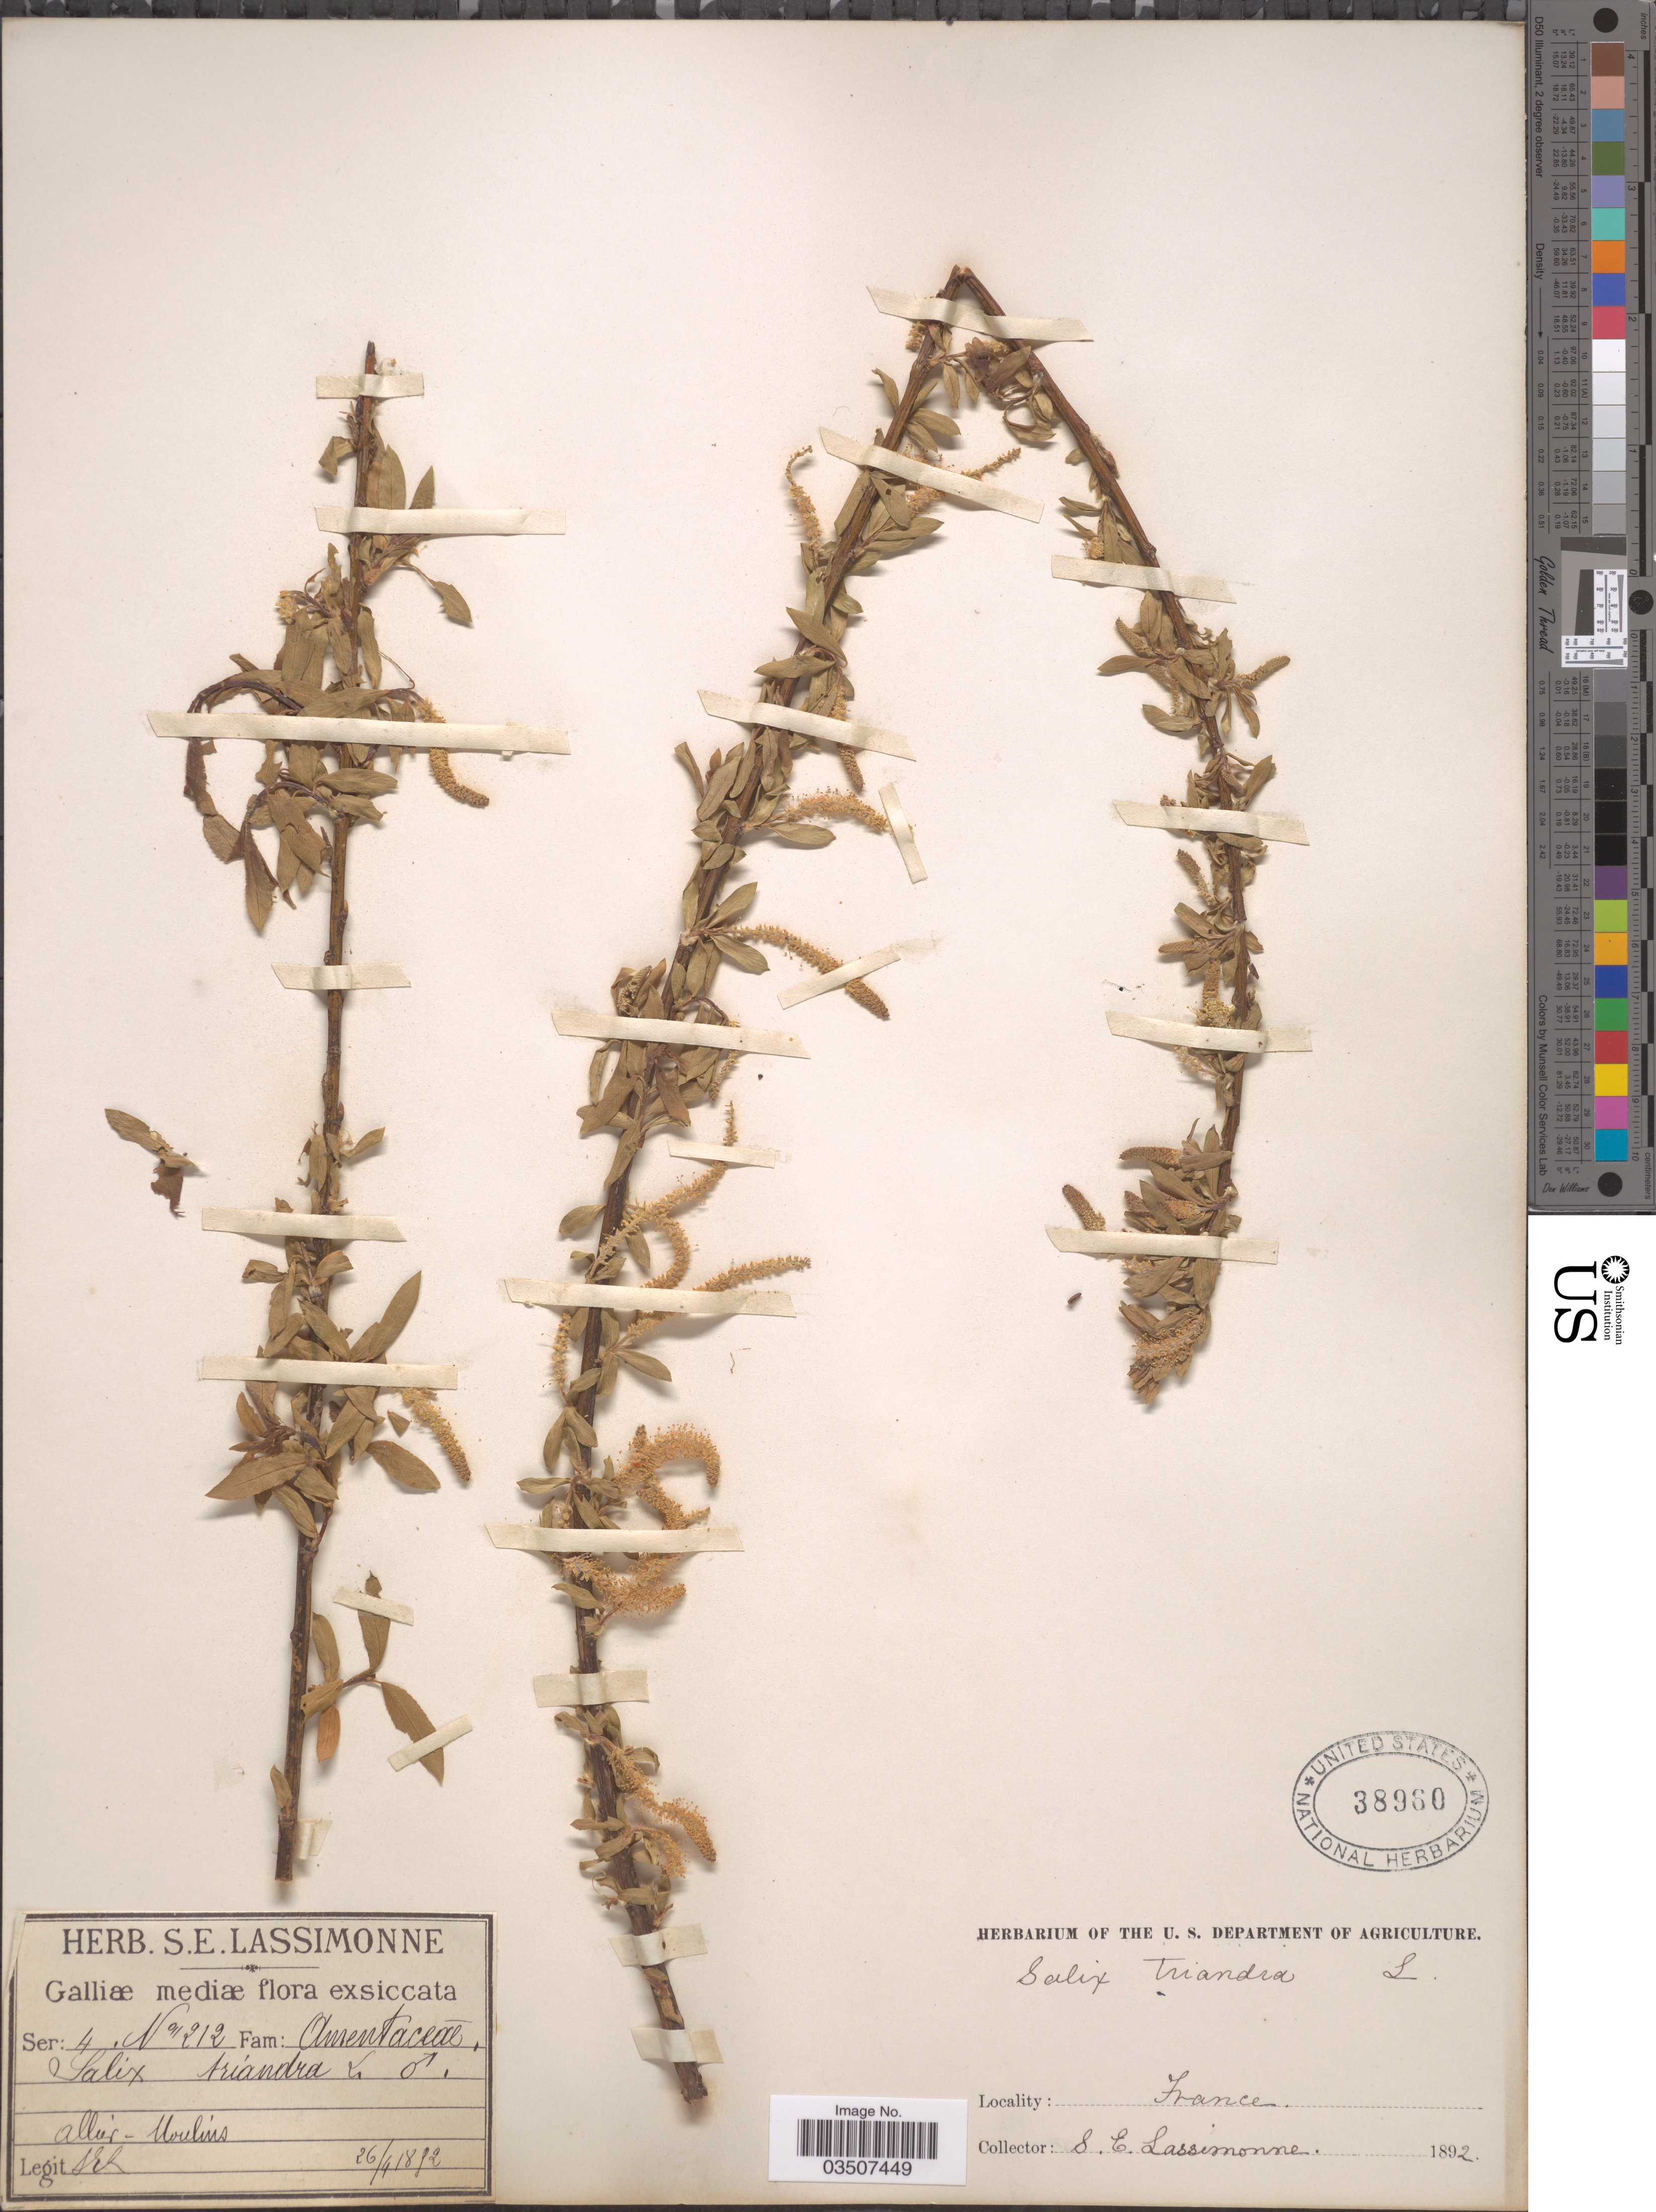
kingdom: Plantae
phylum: Tracheophyta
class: Magnoliopsida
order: Malpighiales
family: Salicaceae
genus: Salix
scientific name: Salix triandra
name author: L.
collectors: S. Lassimonne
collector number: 212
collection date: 1892-04-26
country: France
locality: Galliæ mediæ. Allier-Moulins.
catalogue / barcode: US 38960